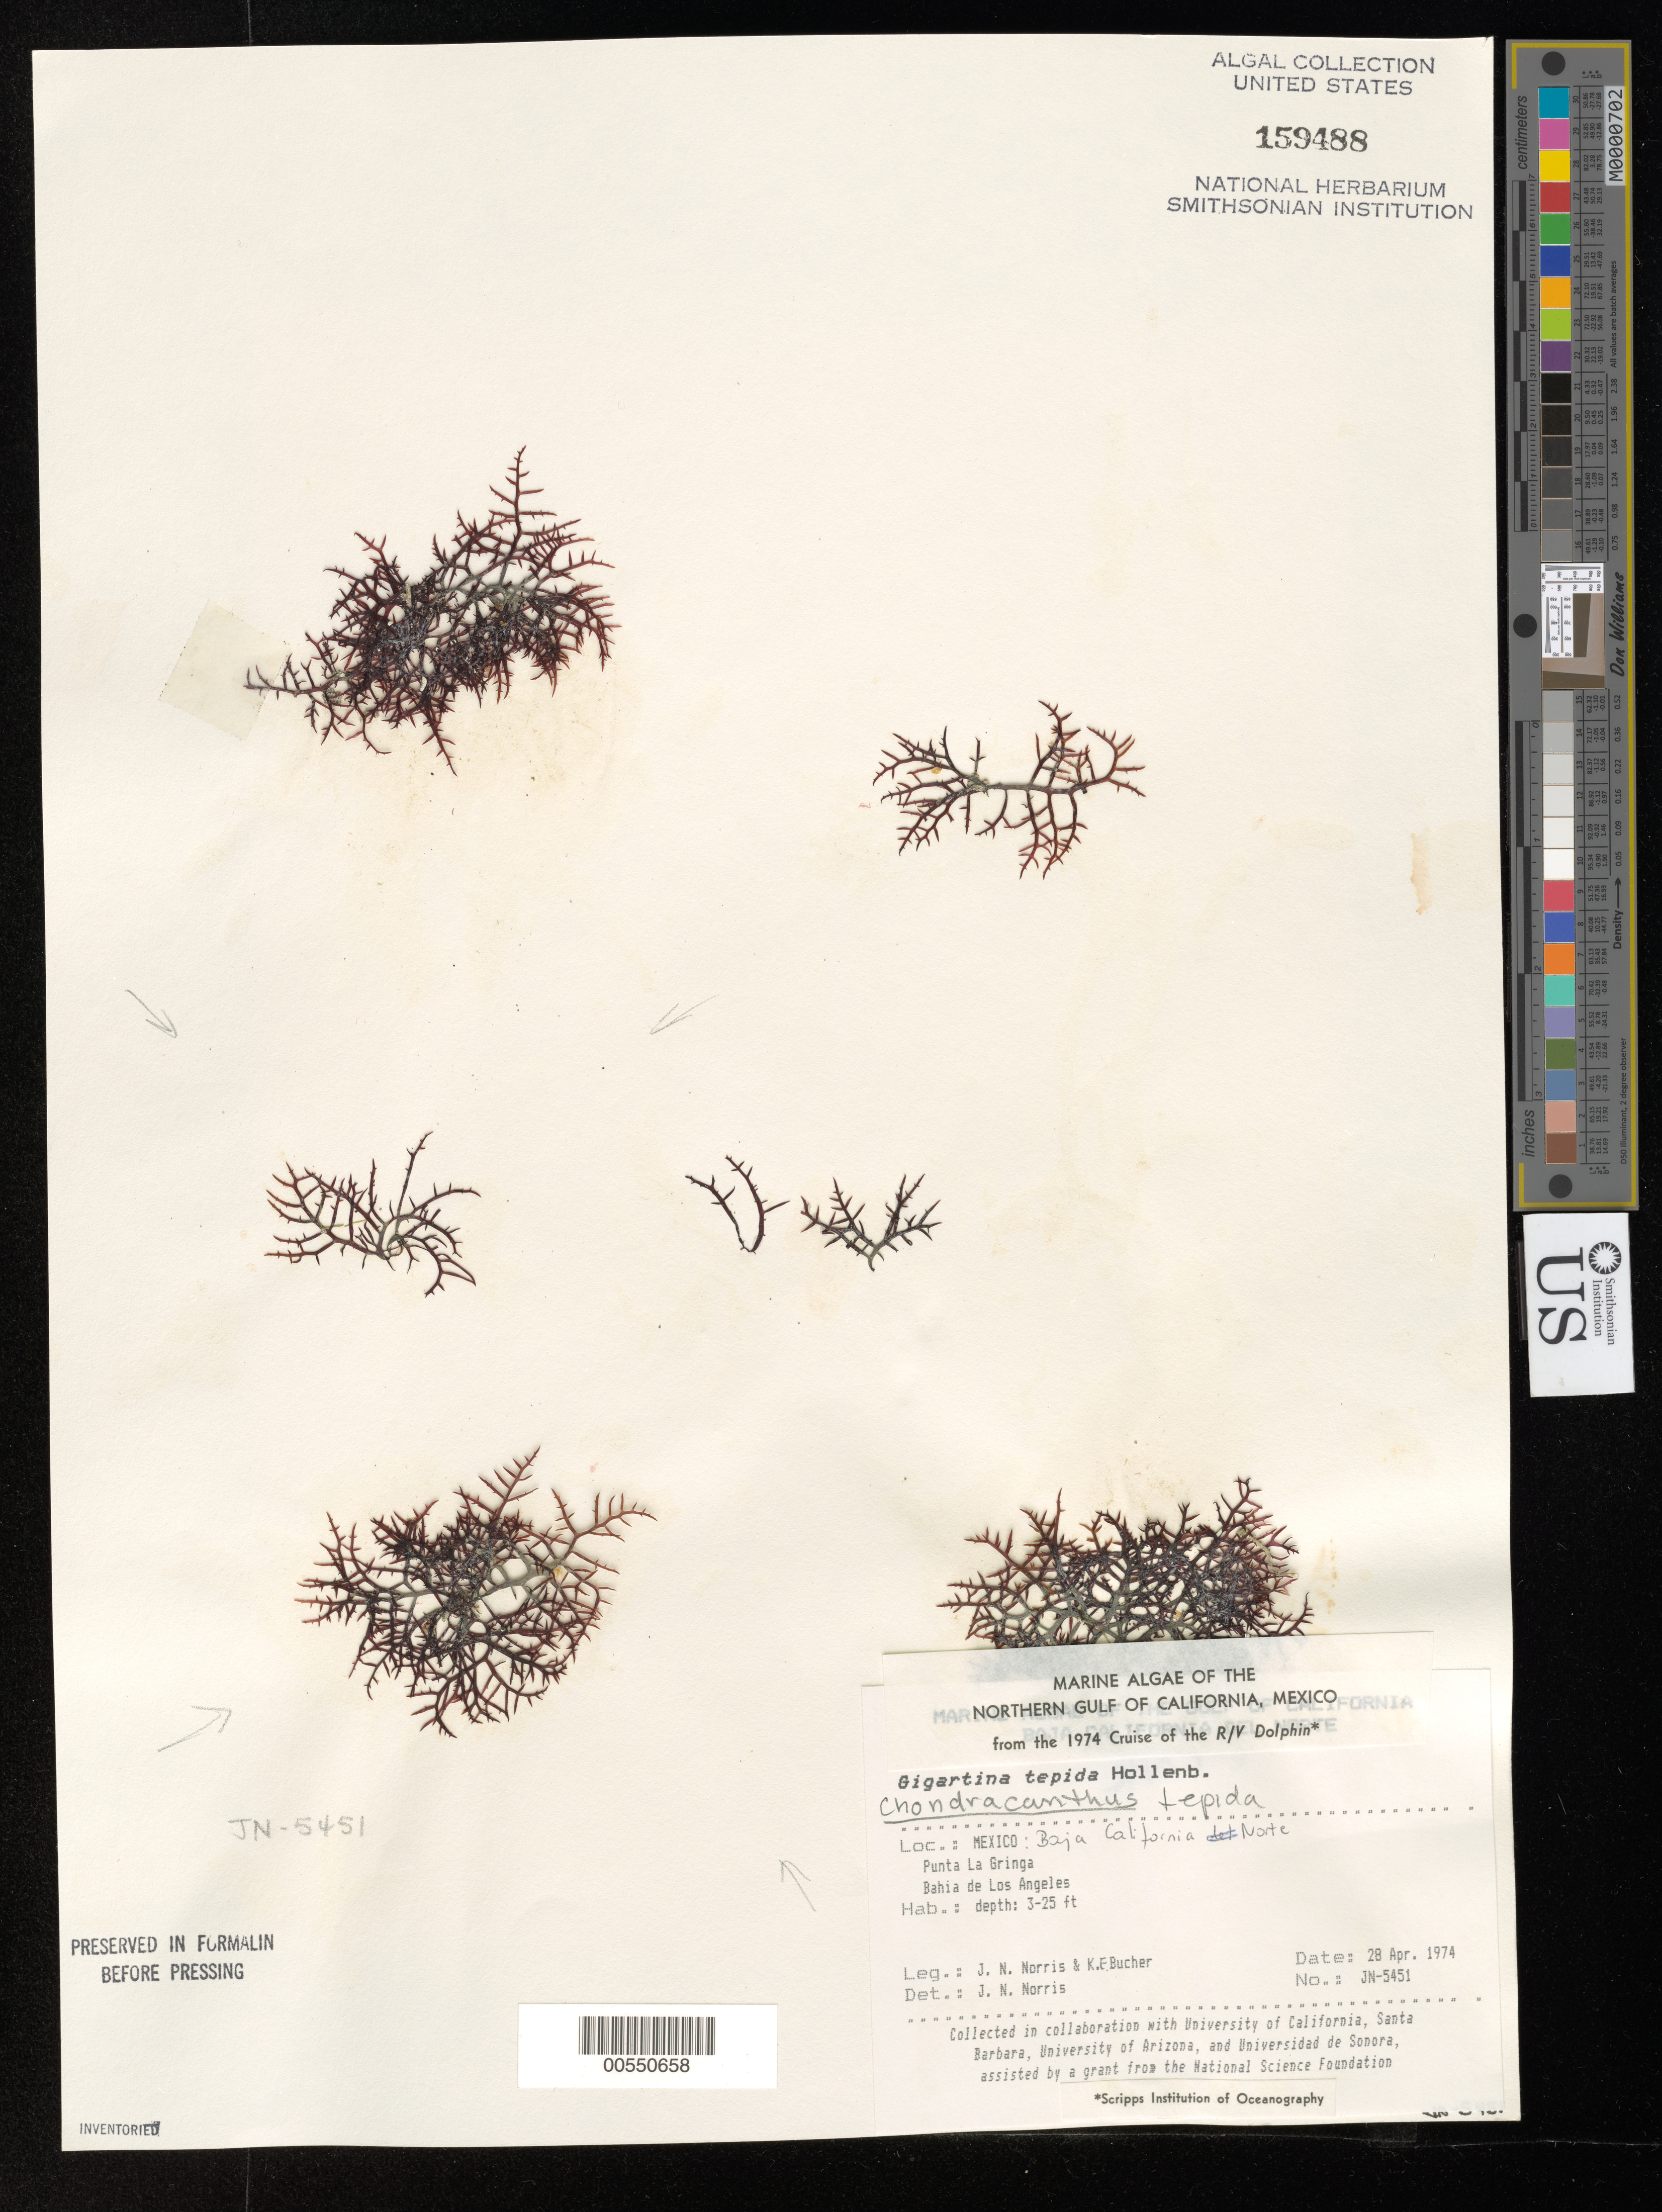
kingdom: Plantae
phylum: Rhodophyta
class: Florideophyceae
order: Gigartinales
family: Gigartinaceae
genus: Chondracanthus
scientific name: Chondracanthus tepidus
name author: (Hollenb.) Guiry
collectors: J. N. Norris & K. E. Bucher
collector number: JN-5451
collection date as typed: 28 Apr 1974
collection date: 1974-04-28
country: Mexico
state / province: Baja California Norte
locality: Punta La Gringa, Bahia de los Angeles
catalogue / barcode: US 159488